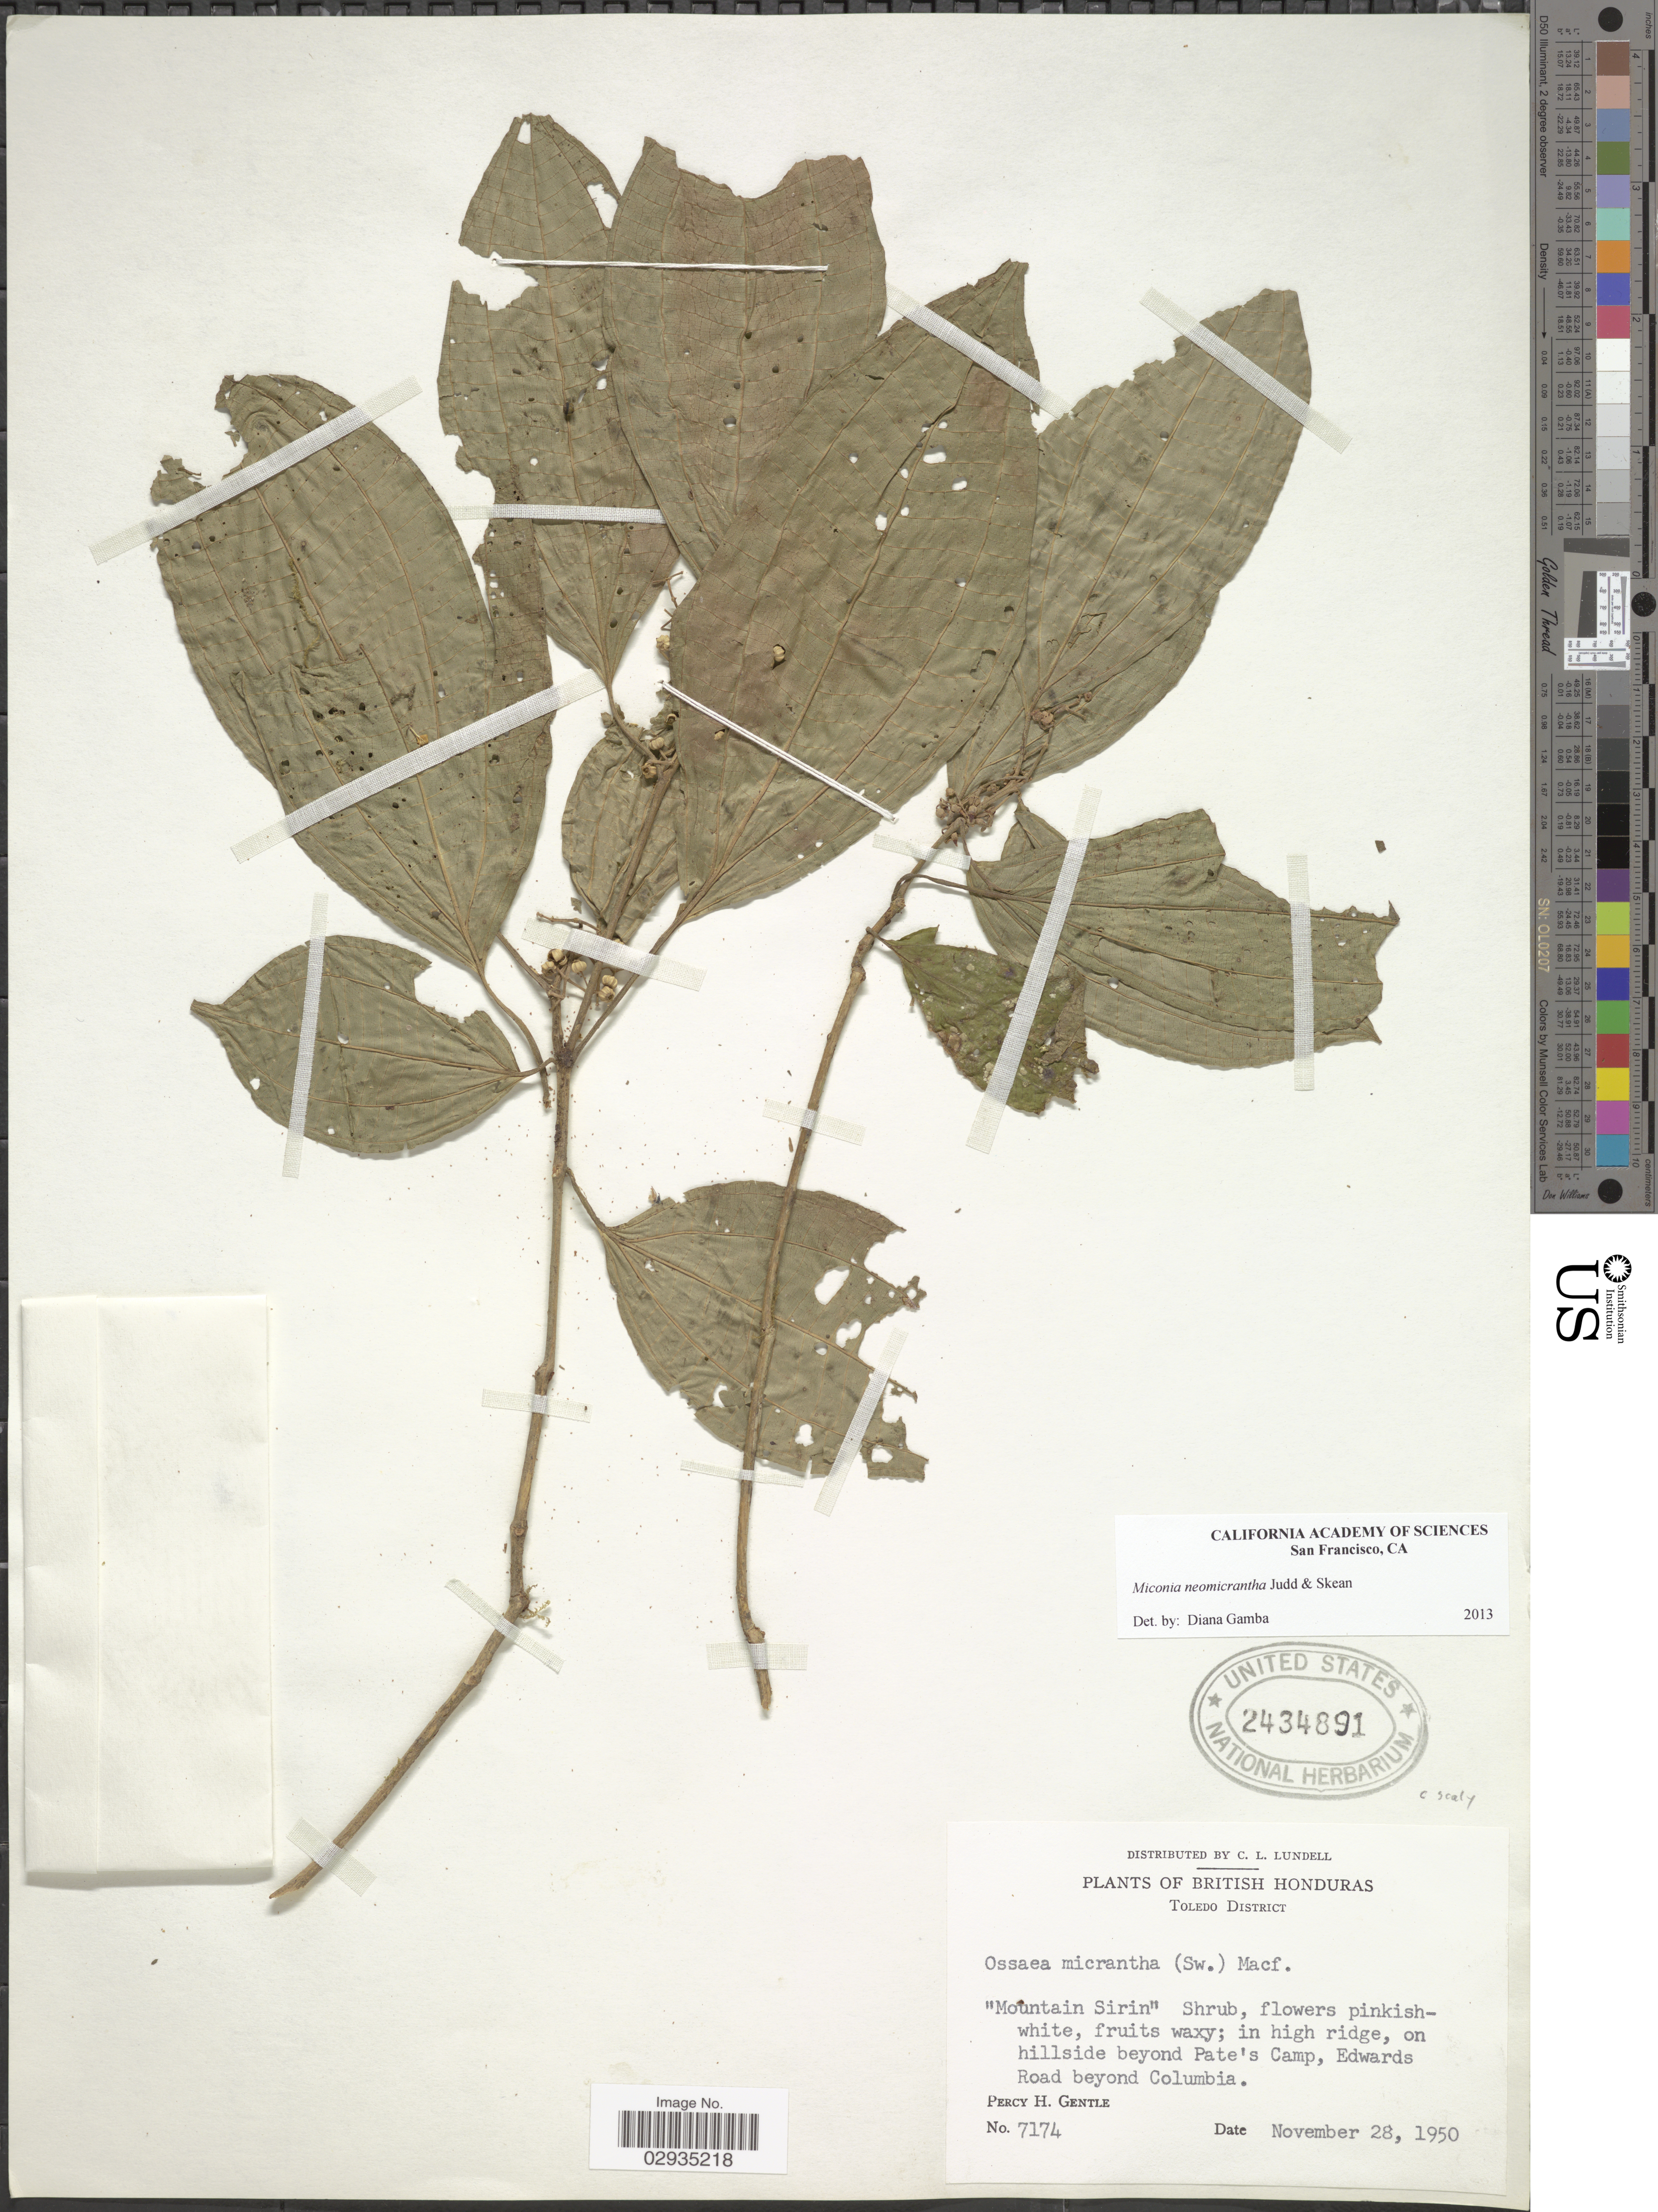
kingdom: Plantae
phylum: Tracheophyta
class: Magnoliopsida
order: Myrtales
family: Melastomataceae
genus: Miconia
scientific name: Miconia neomicrantha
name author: Judd & Skean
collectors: P. H. Gentle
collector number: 7174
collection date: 1950-11-28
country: Belize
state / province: Toledo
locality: British Honduras, Toledo District, Mountain Sirin, on hillside beyond Pate's Camp, Edwards Road beyond Columbia.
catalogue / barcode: US 2434891